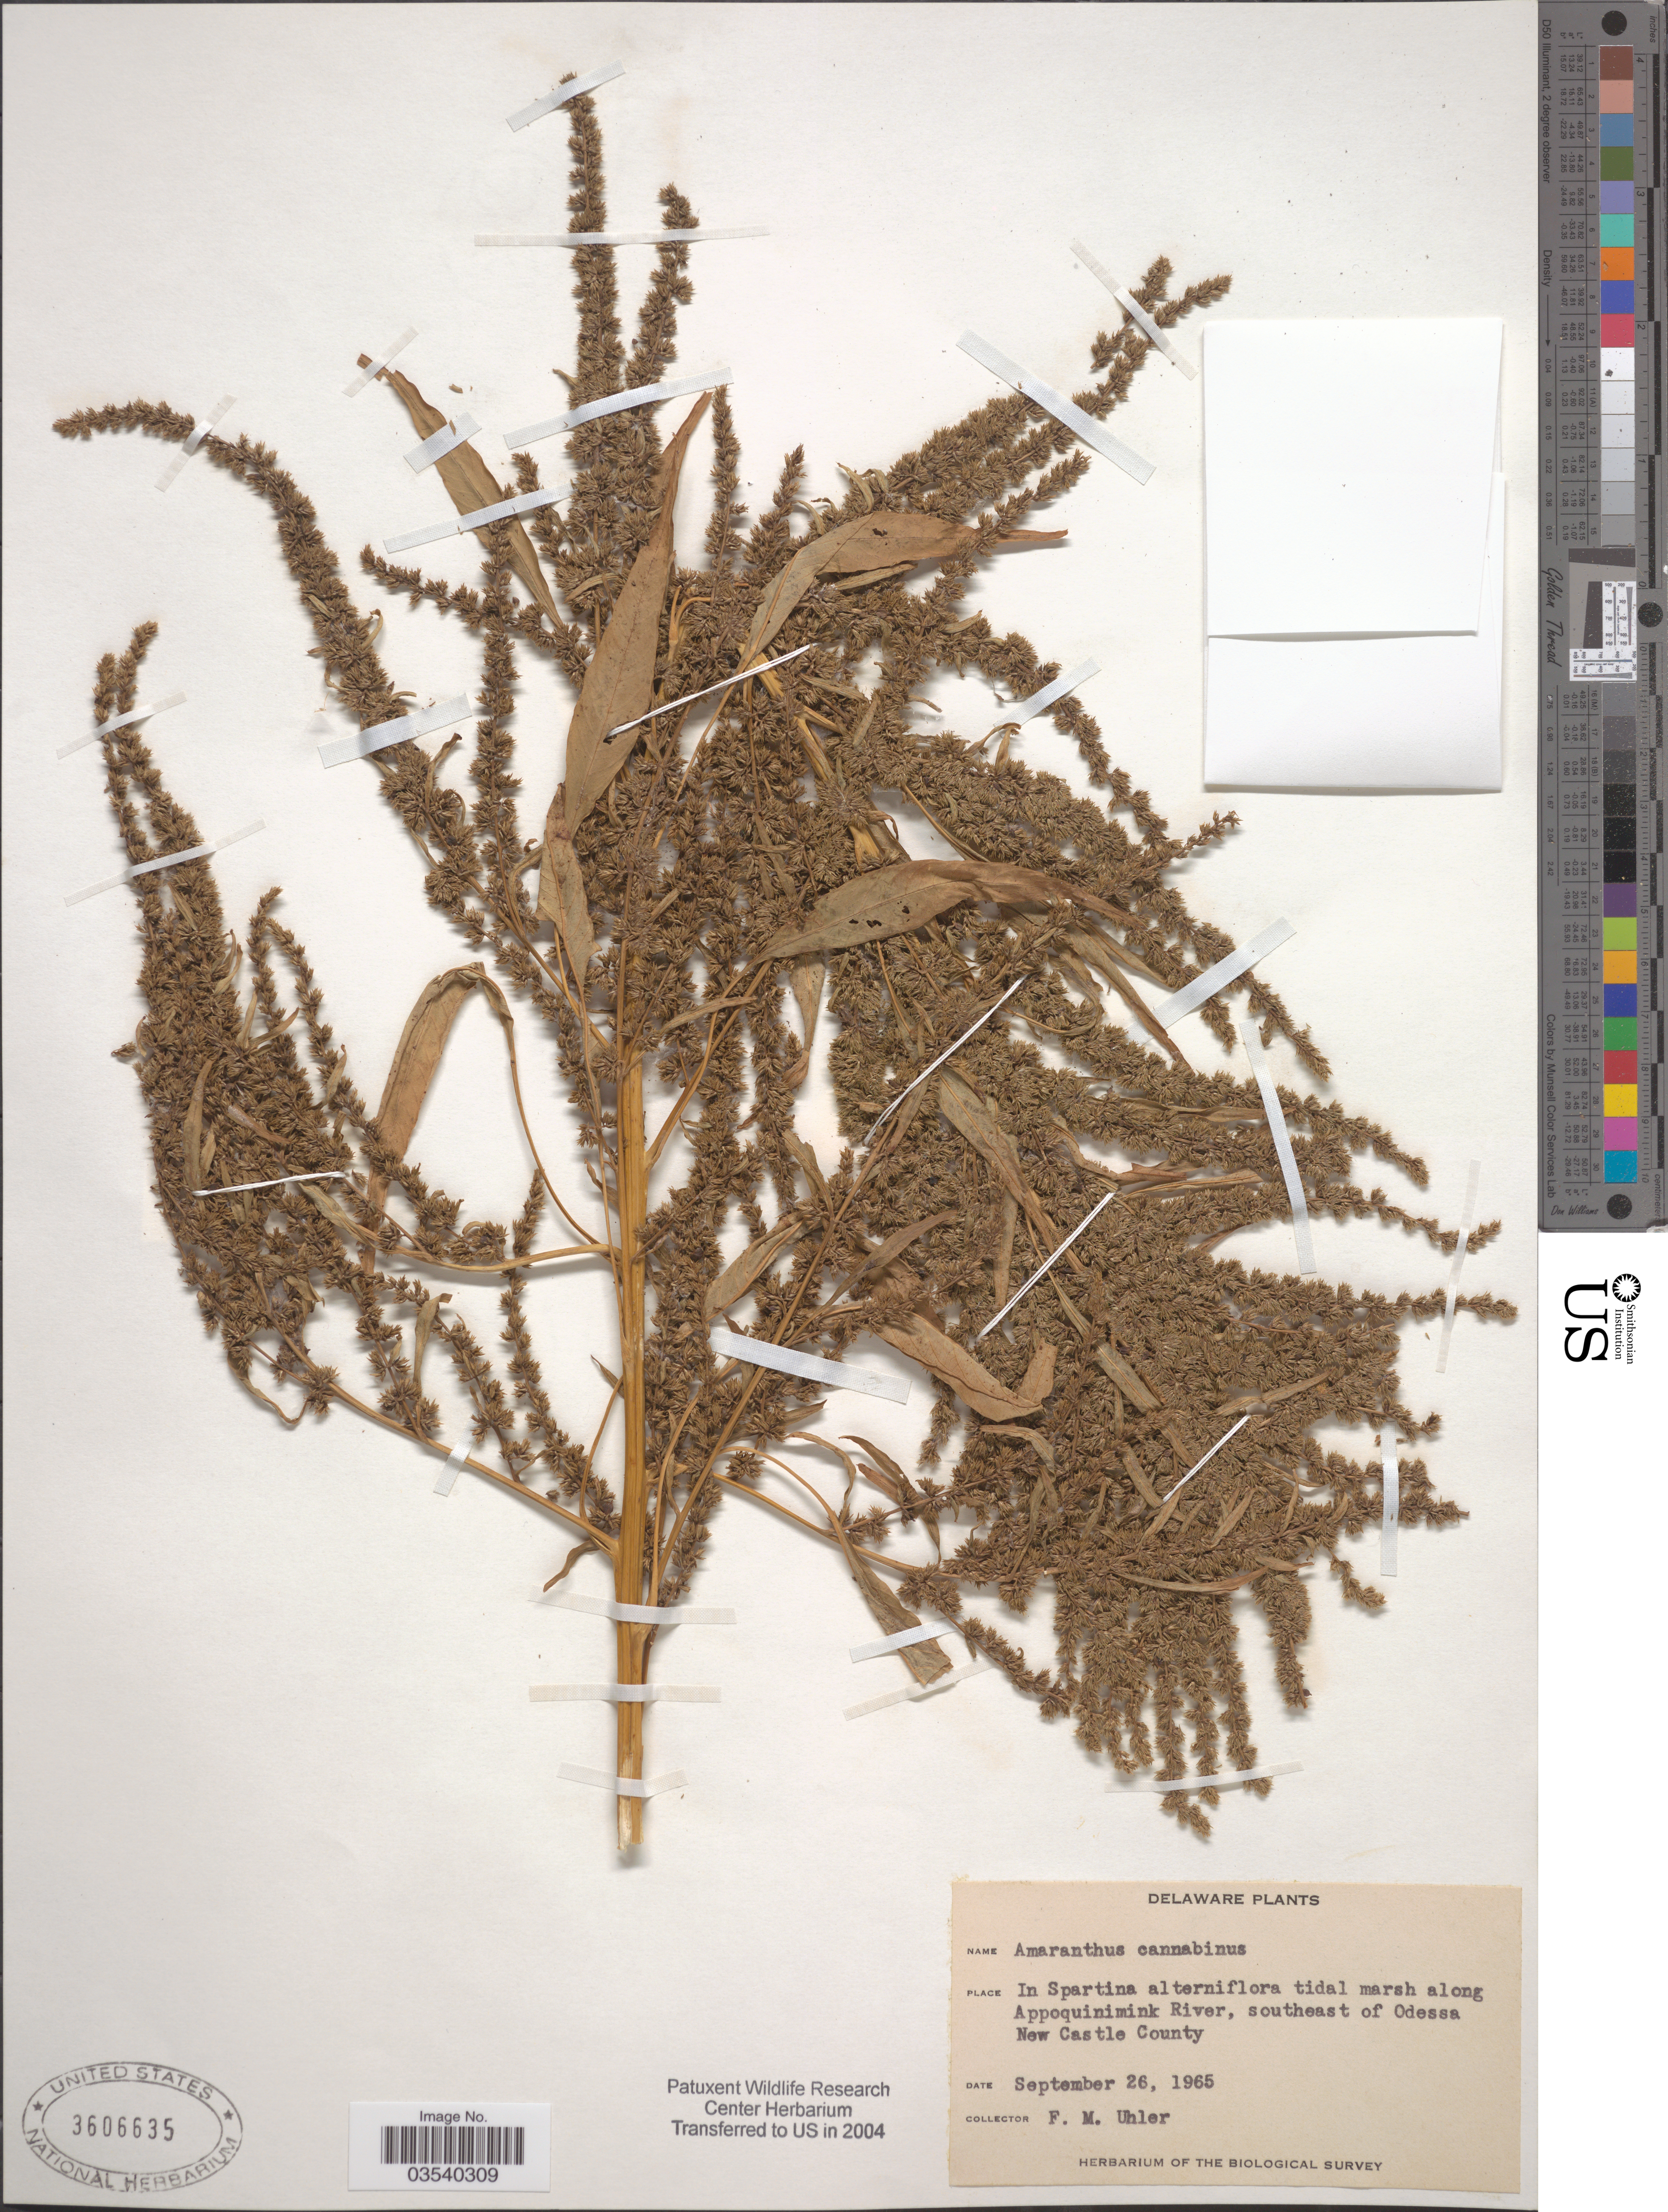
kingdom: Plantae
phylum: Tracheophyta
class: Magnoliopsida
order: Caryophyllales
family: Amaranthaceae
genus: Amaranthus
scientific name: Amaranthus cannabinus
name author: (L.) E.G. F. Sauer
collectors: F. M. Uhler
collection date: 1965-09-26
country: United States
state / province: Delaware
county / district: New Castle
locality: Along Appoquinimink River, southeast of Odessa New Castle County.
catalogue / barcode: US 3606635